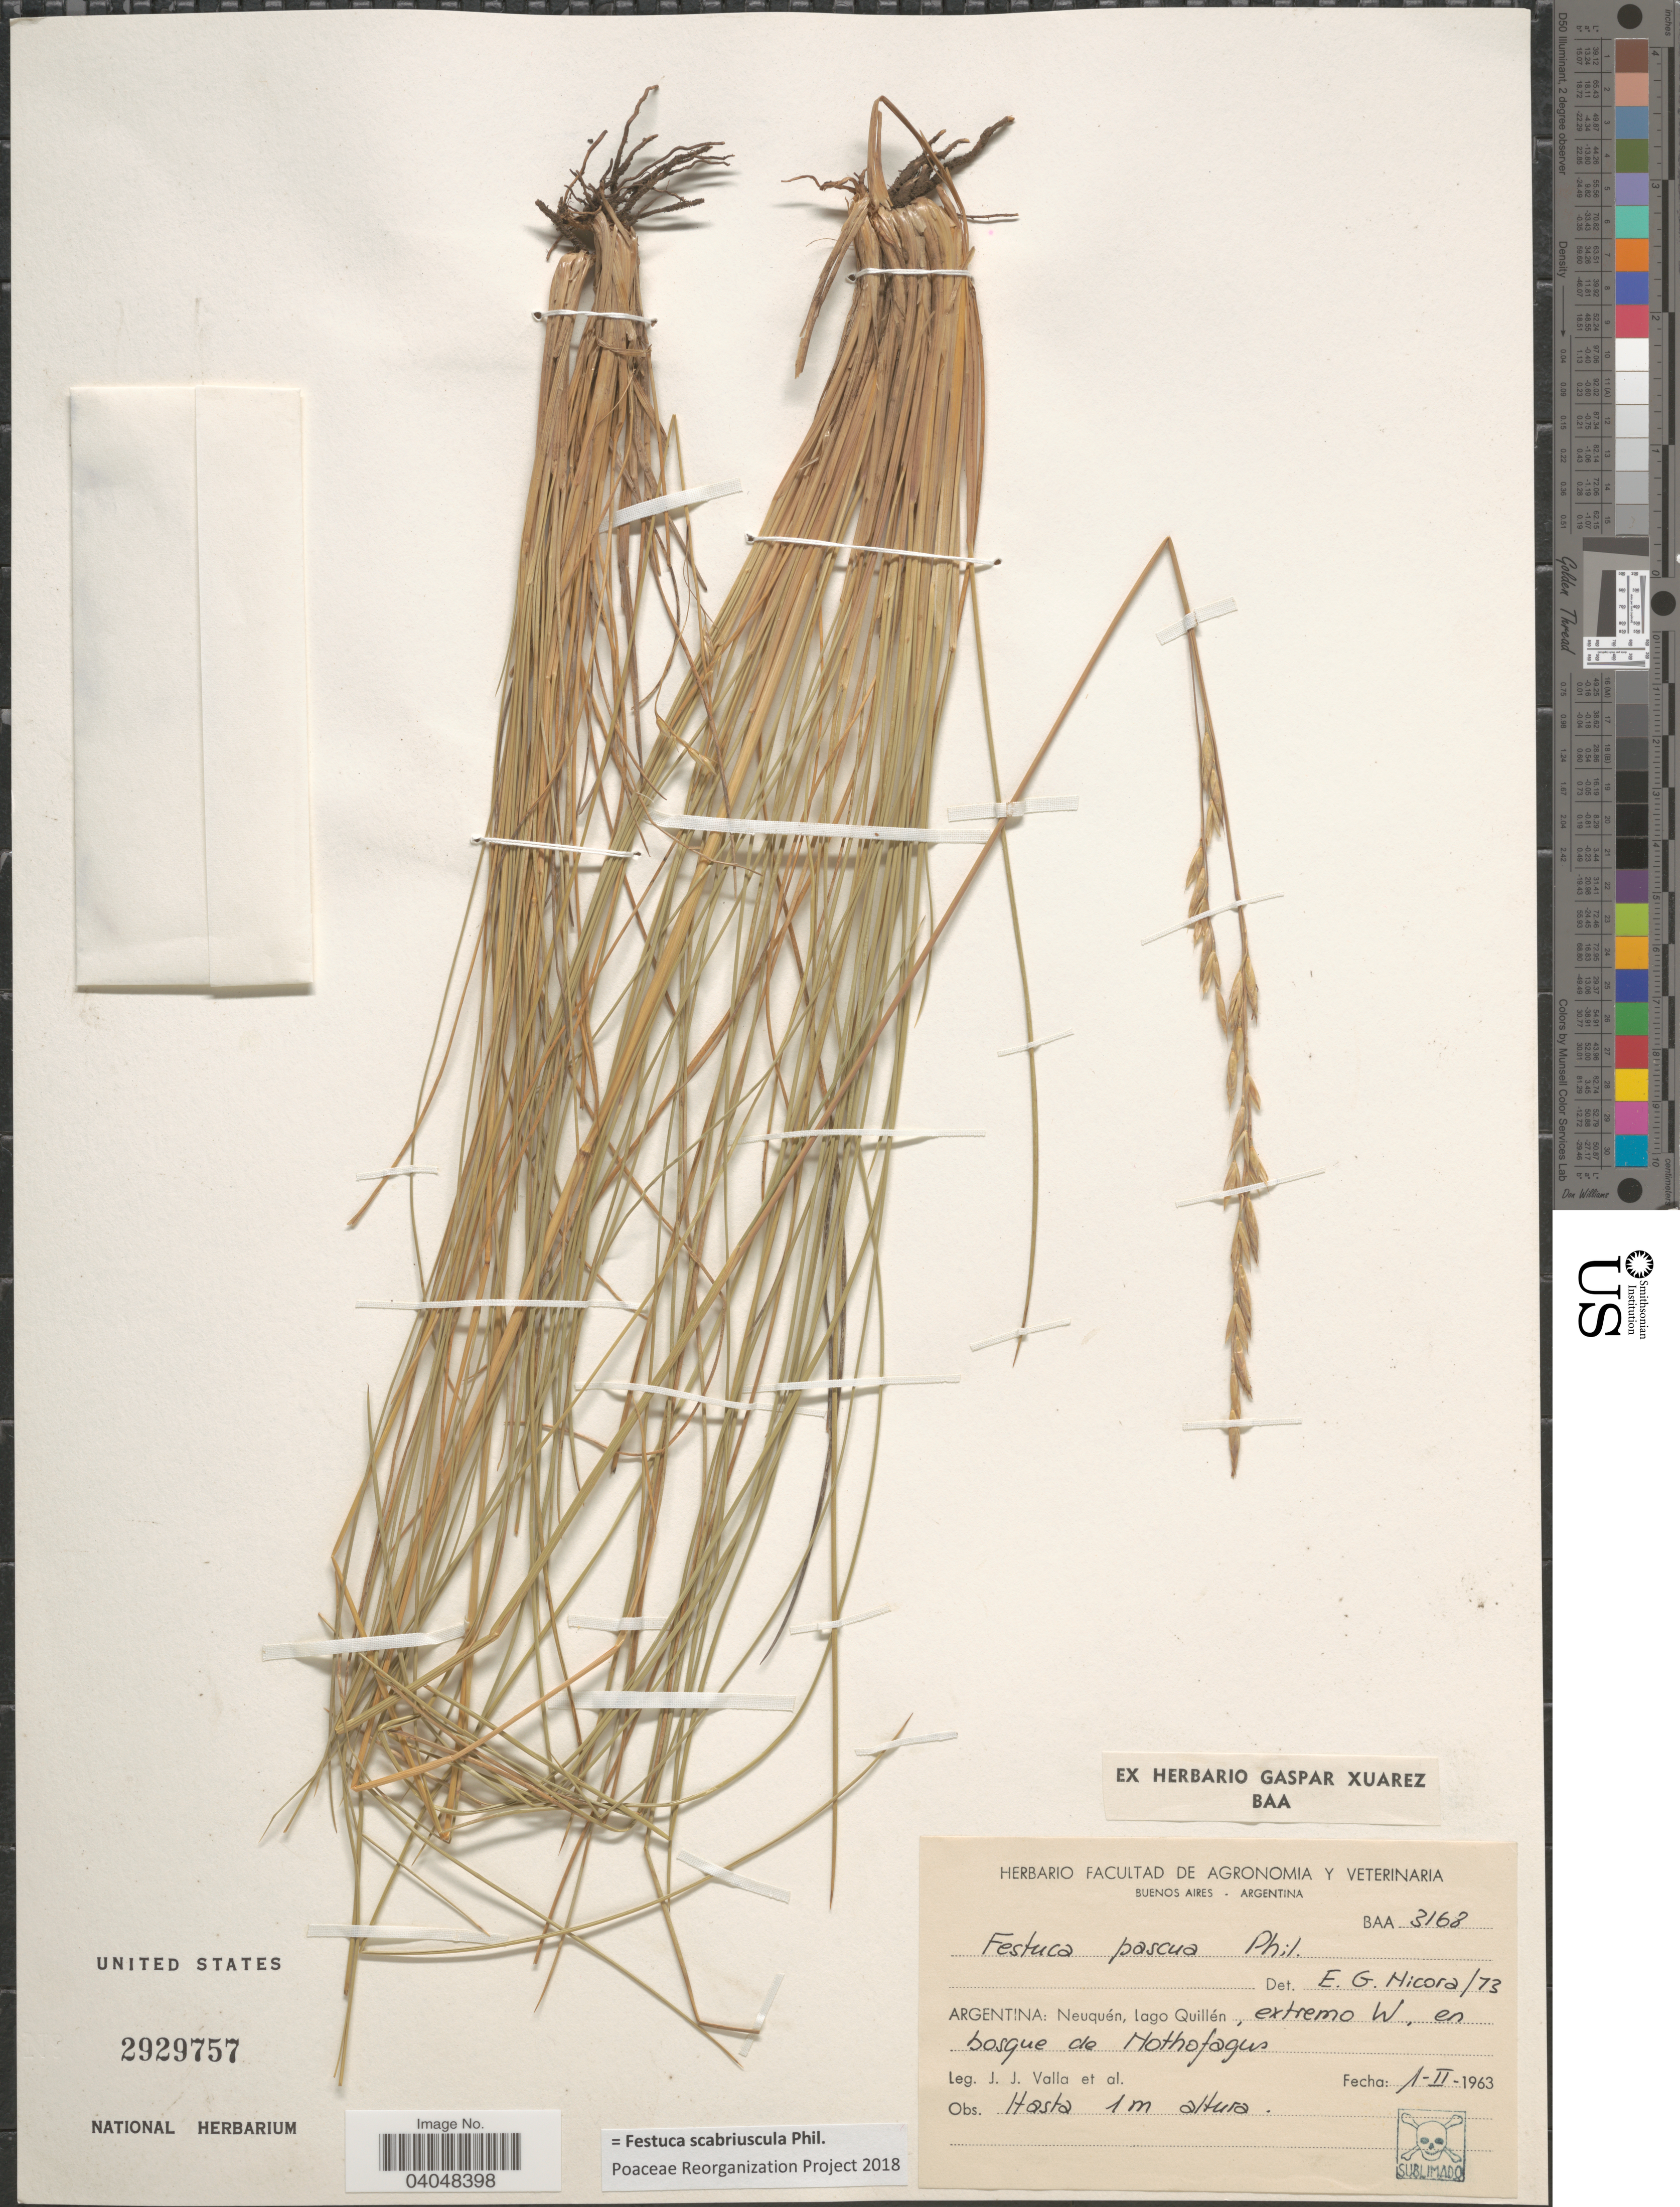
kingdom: Plantae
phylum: Tracheophyta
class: Liliopsida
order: Poales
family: Poaceae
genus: Festuca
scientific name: Festuca scabriuscula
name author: Phil.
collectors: J. Valla & et al.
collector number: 3168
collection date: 1963-02-01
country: Argentina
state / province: Neuquen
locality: Neuqué, Lago Quillén, extremo W, en bosque de Mothofagus.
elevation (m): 1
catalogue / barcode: US 2929757